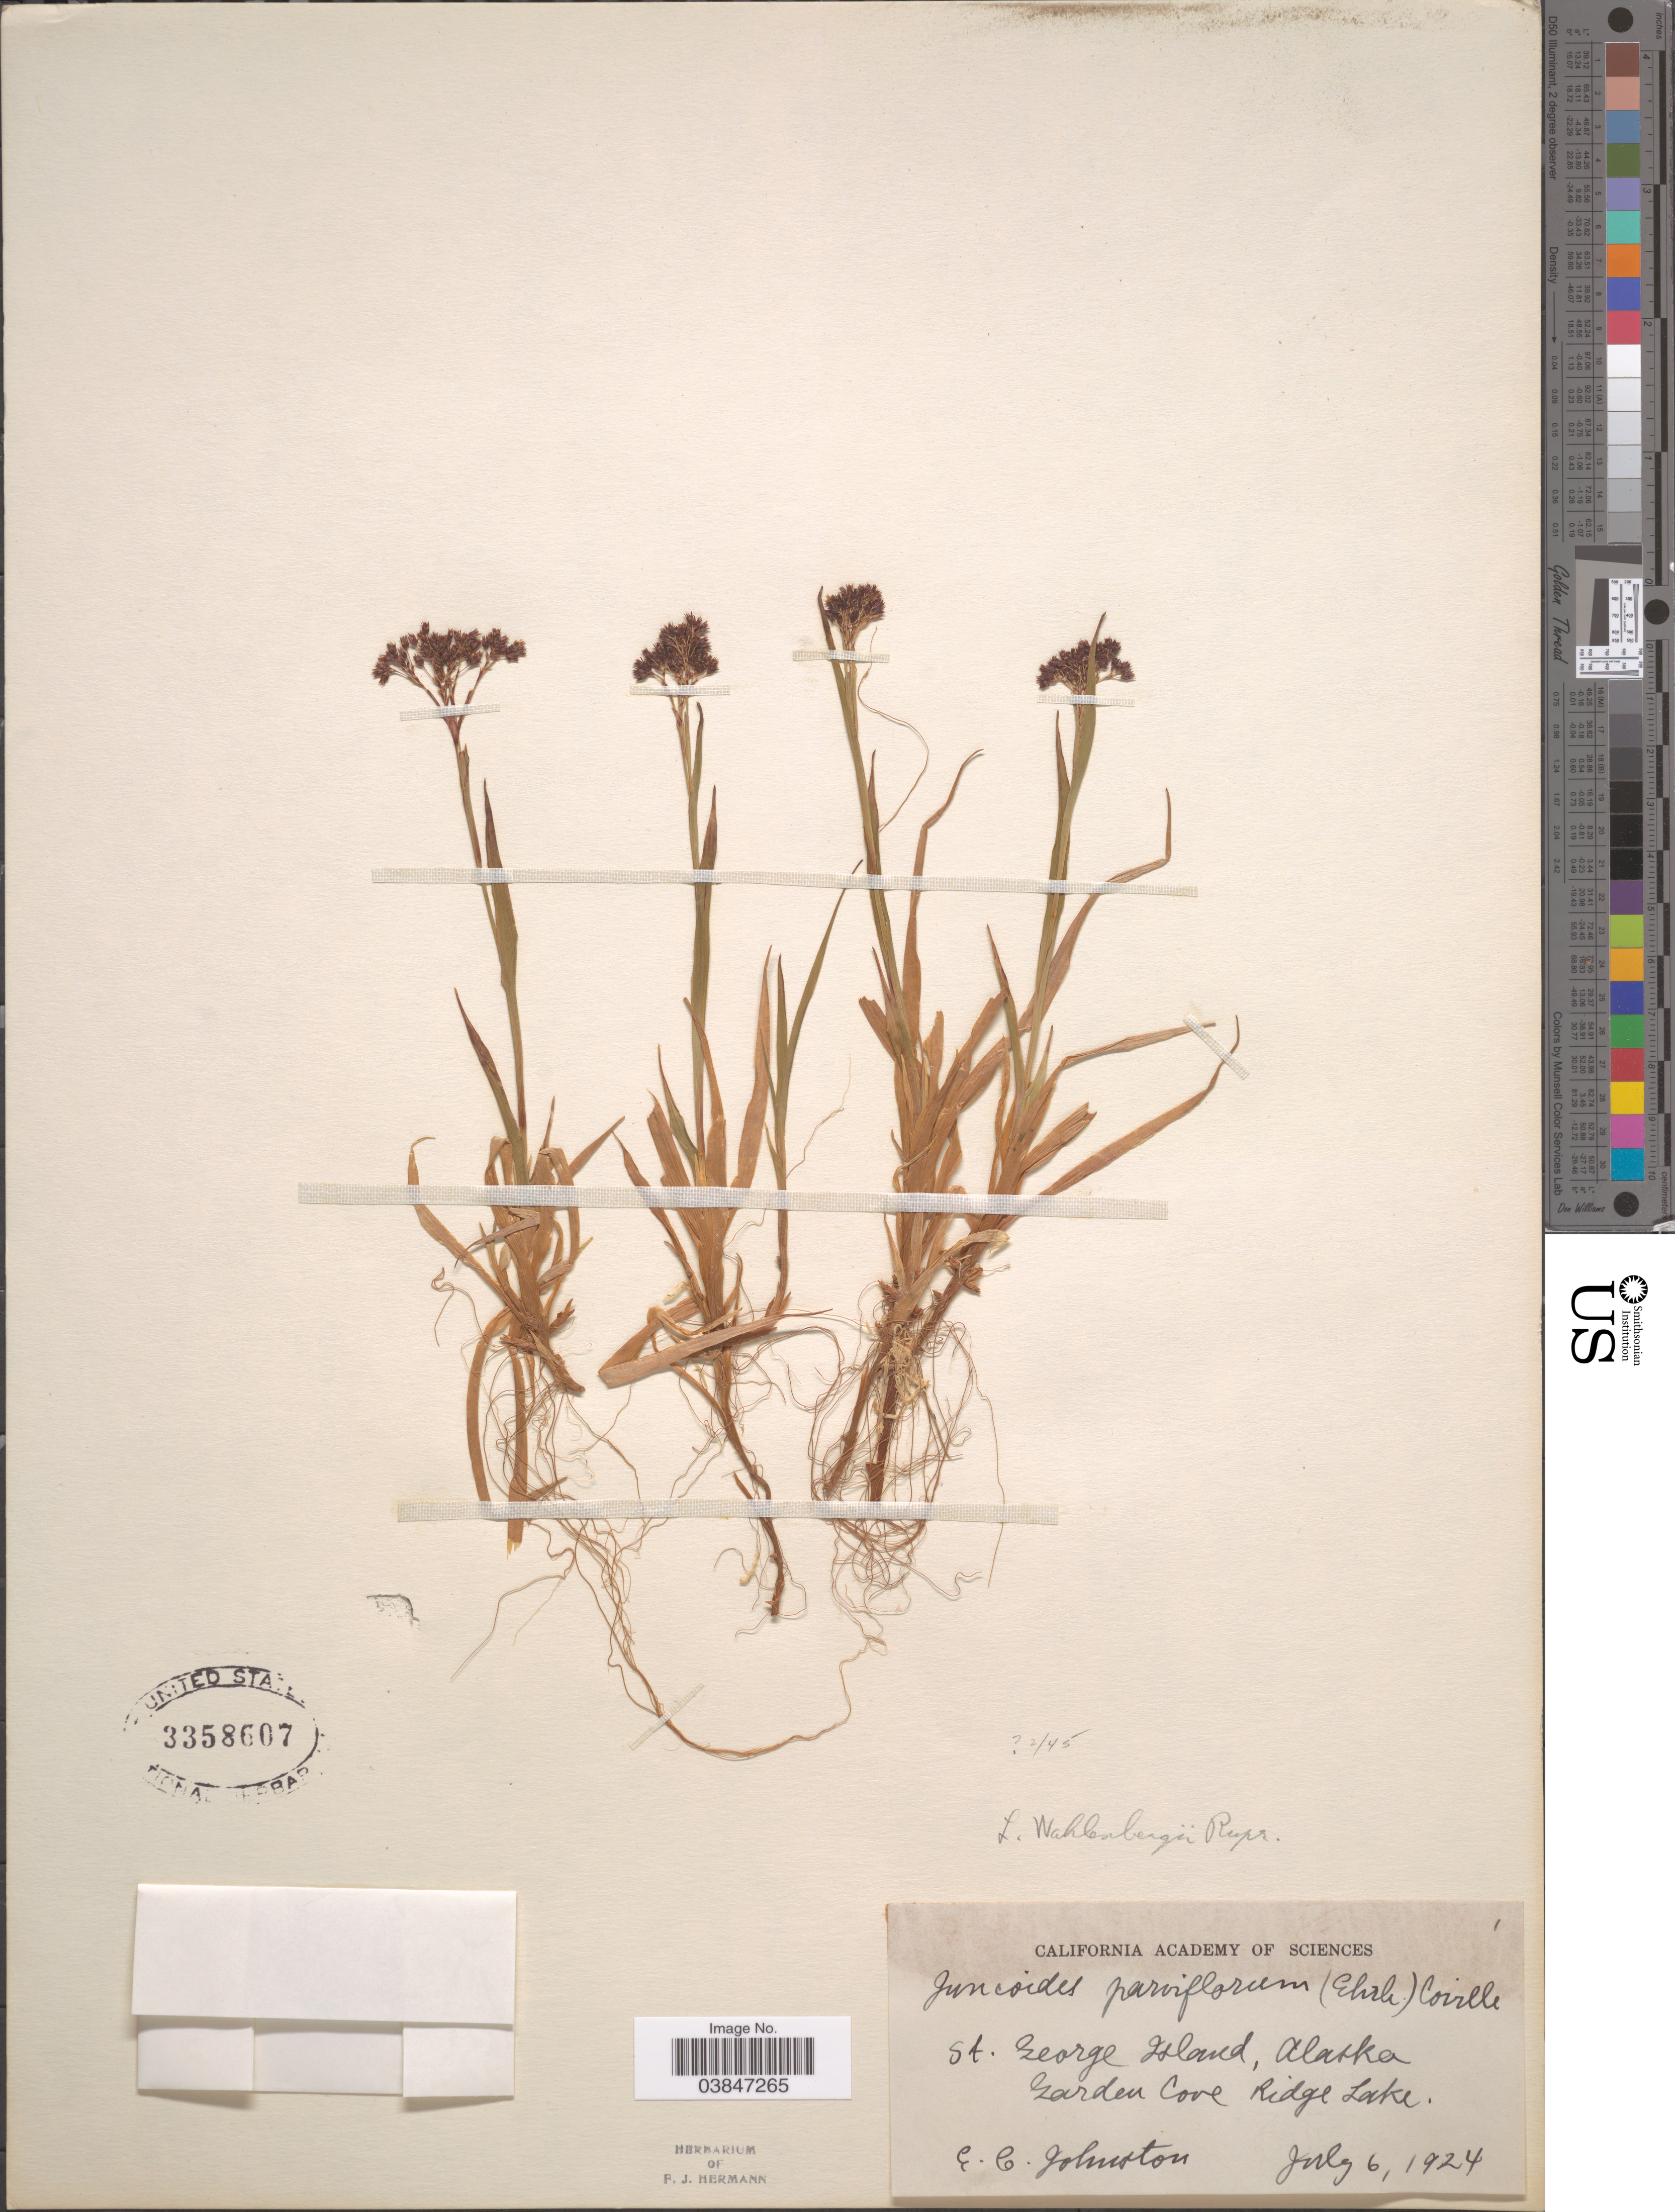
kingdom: Plantae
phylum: Tracheophyta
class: Liliopsida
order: Poales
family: Juncaceae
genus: Luzula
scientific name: Luzula wahlenbergii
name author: Rupr.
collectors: E. C. Johnston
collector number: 1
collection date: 1924-07-06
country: United States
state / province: Alaska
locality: St. George Island, Garden Cove Ridge Lake.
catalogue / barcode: US 3358607